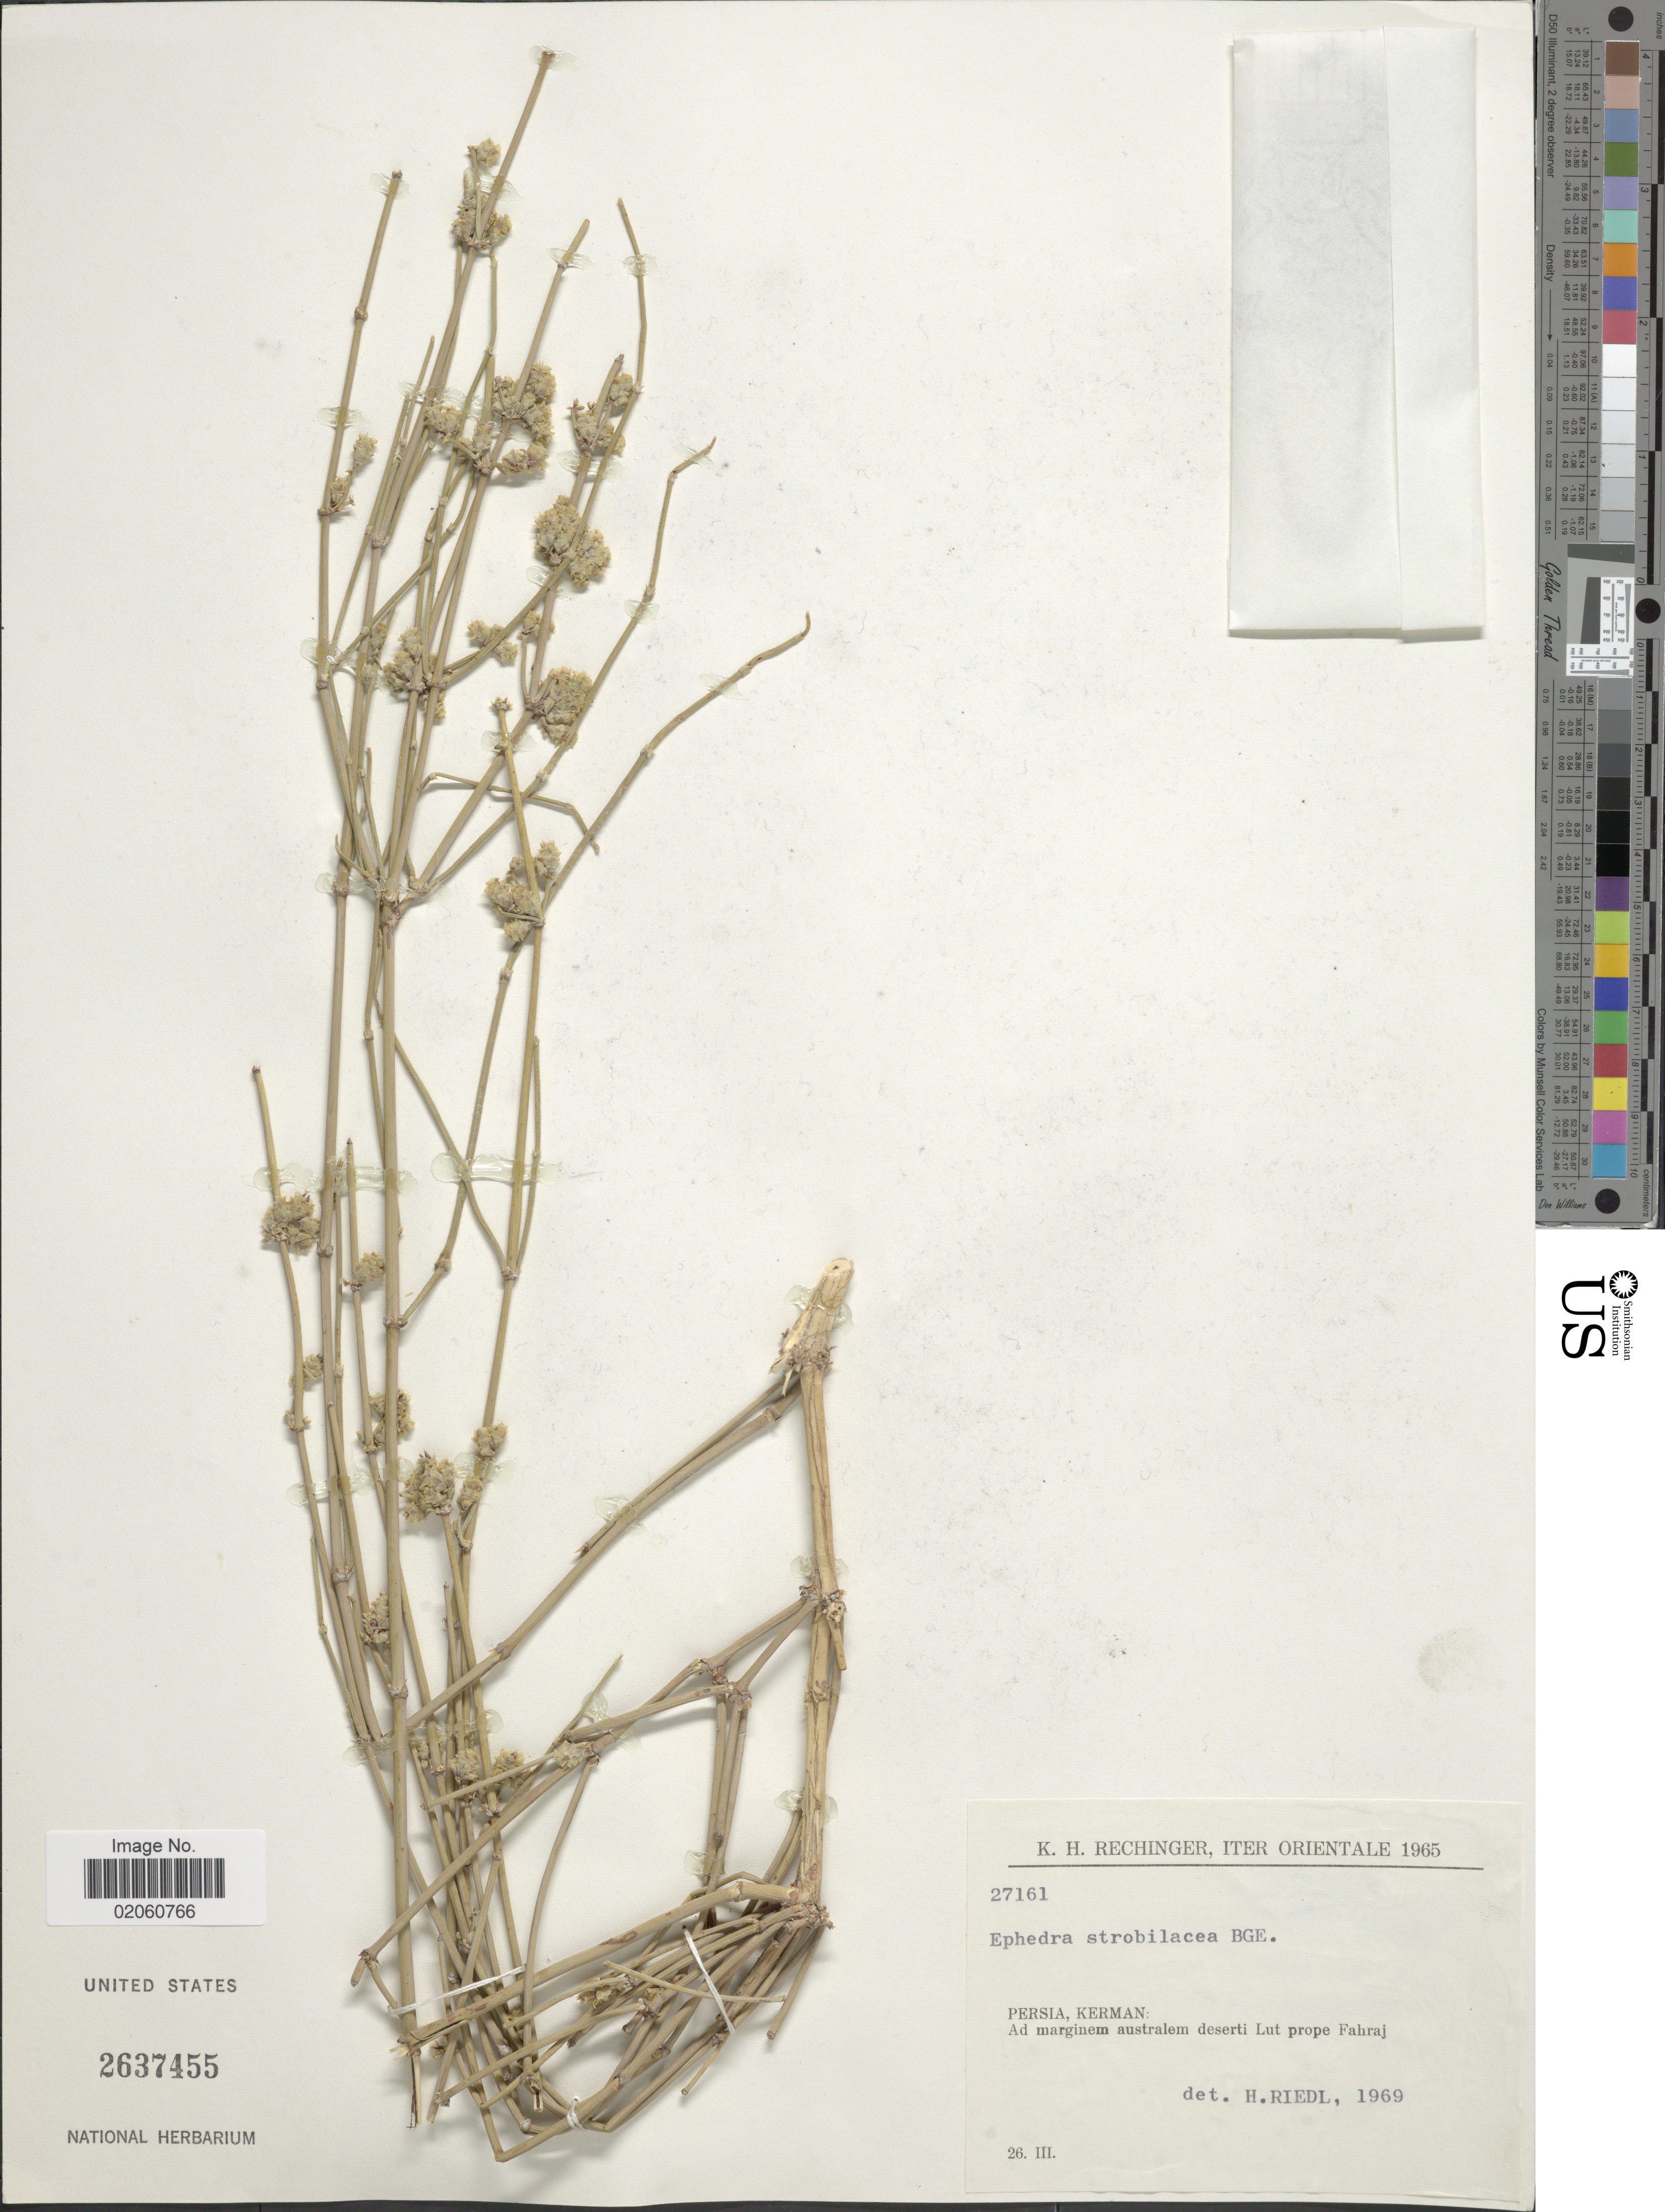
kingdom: Plantae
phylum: Tracheophyta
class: Gnetopsida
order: Ephedrales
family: Ephedraceae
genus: Ephedra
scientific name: Ephedra strobilacea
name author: Bunge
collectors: K. H. Rechinger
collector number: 27161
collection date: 1965-03-26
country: Iran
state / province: Kerman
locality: Persia: Ad marginem australem deserti Lut prope Fahraj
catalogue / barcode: US 2637455